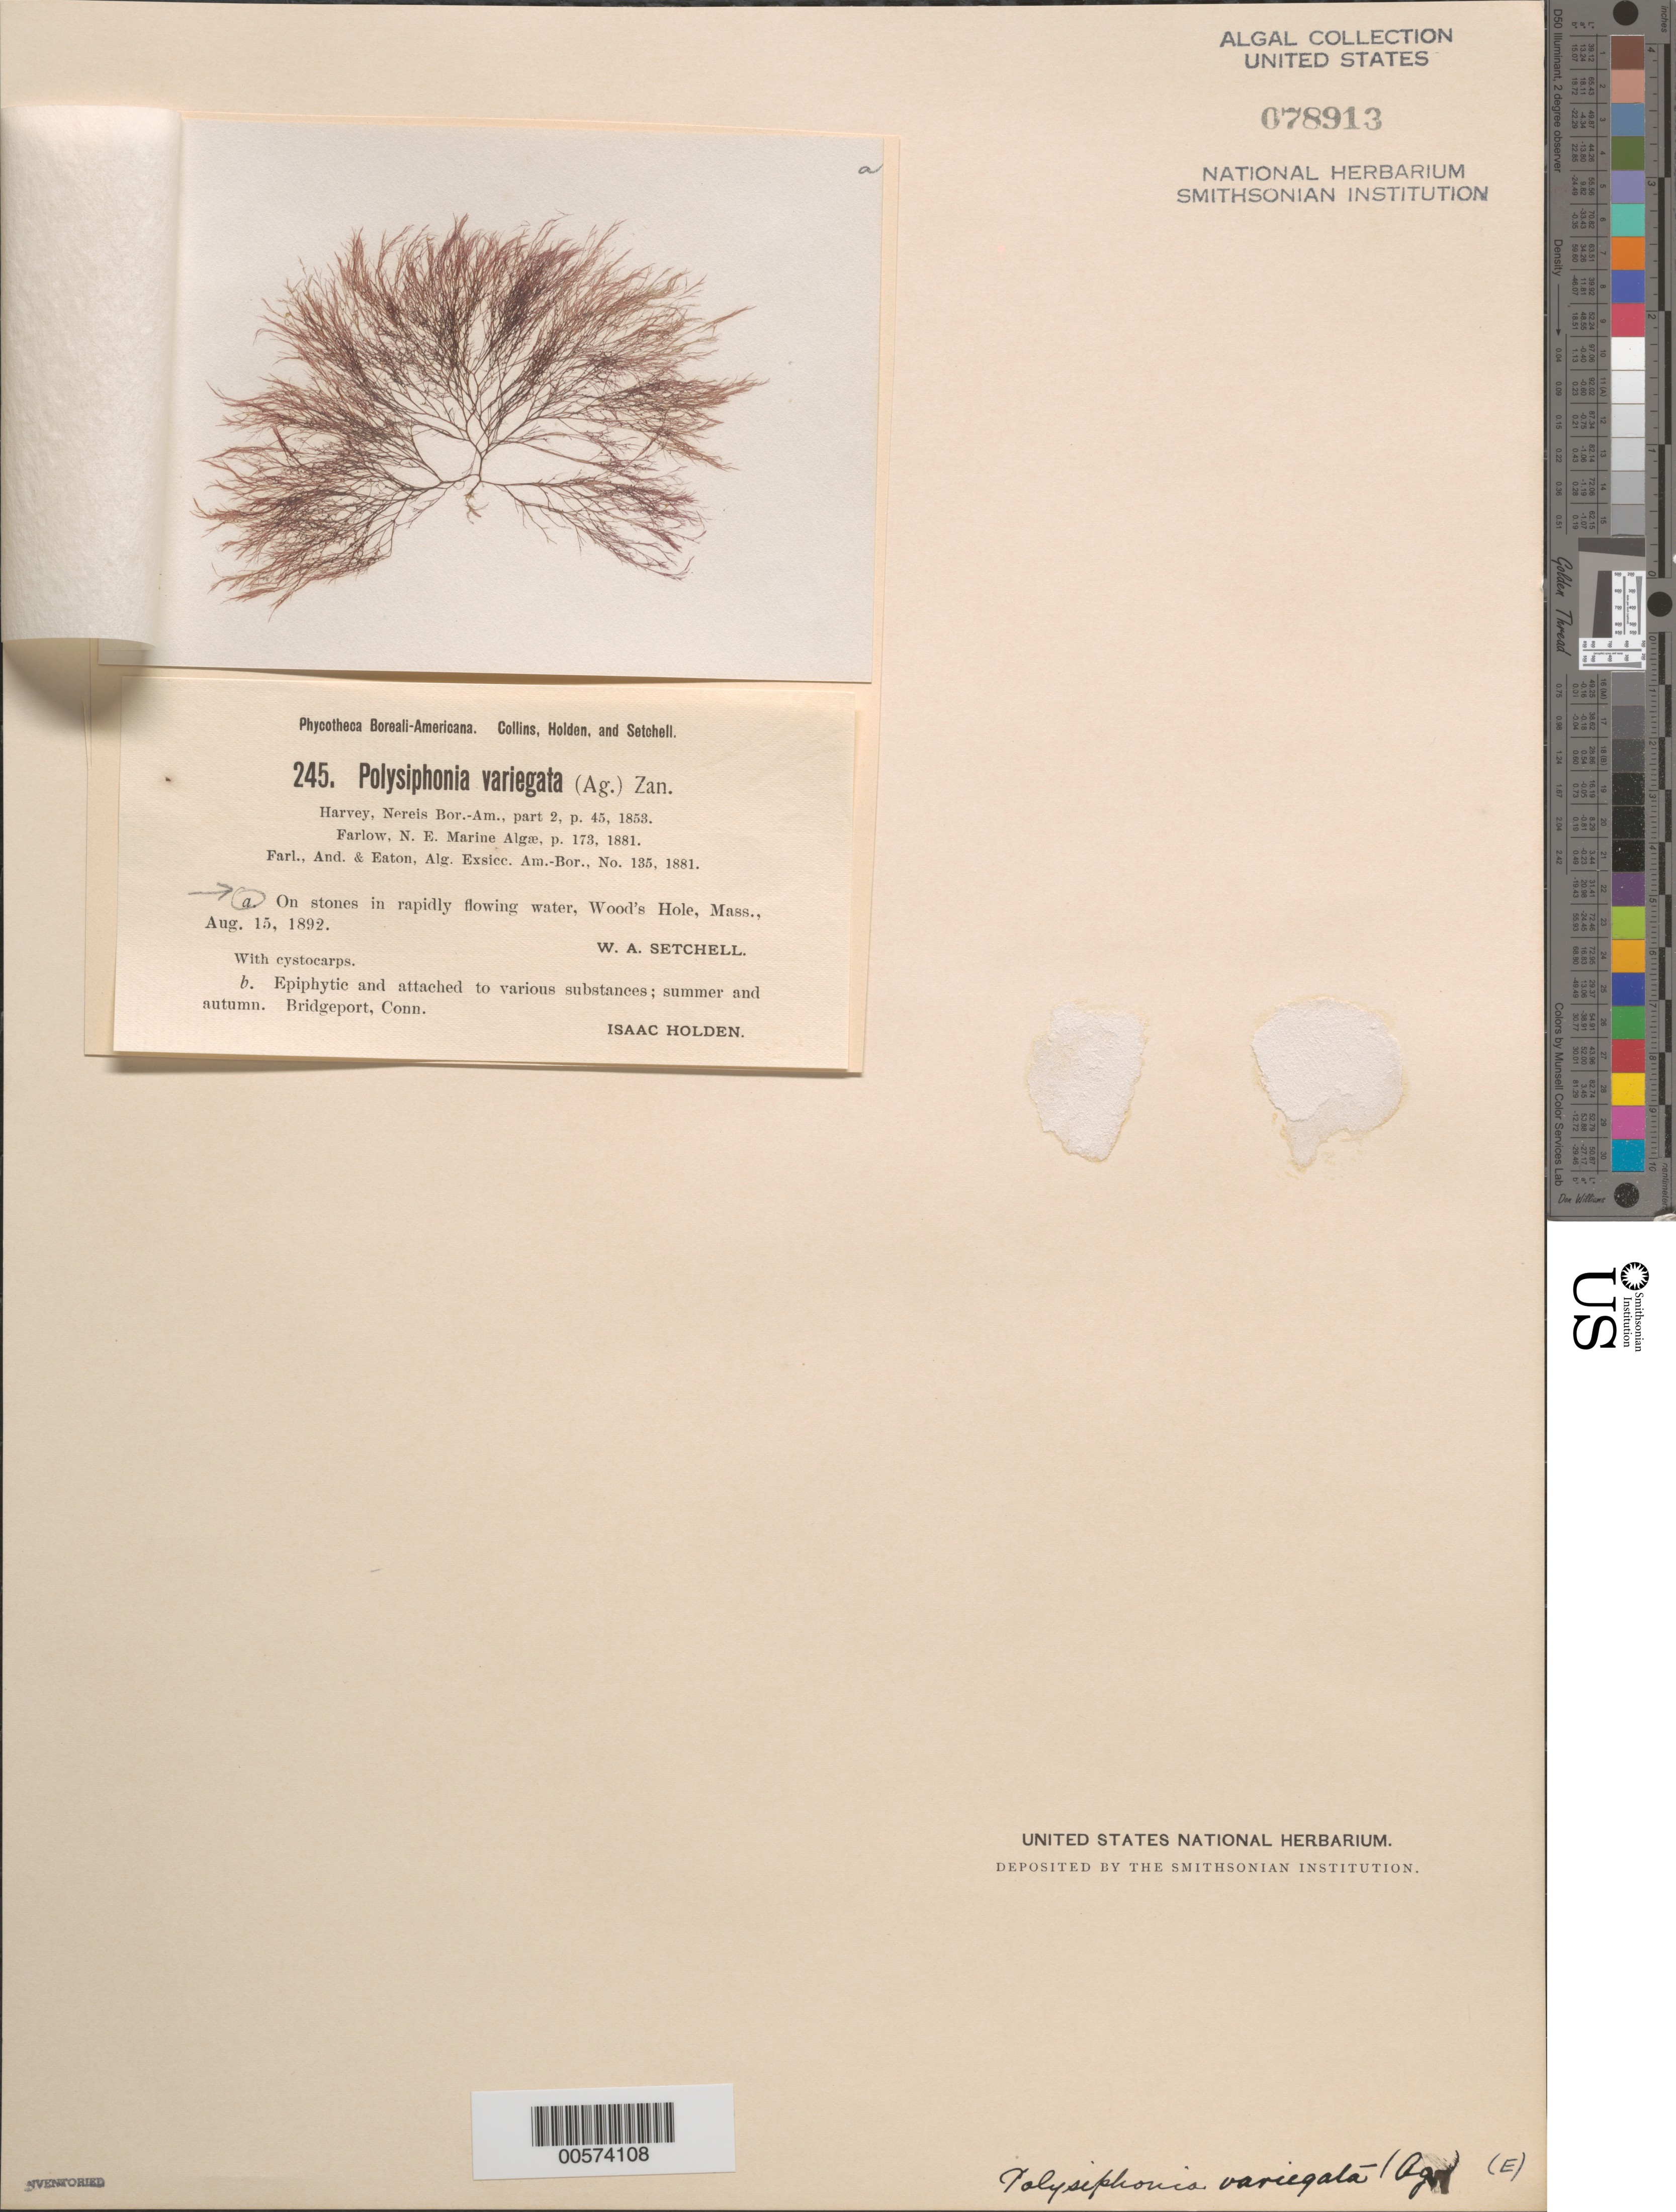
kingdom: Plantae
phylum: Rhodophyta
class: Florideophyceae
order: Ceramiales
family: Rhodomelaceae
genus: Carradoriella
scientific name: Carradoriella denudata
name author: (Dillwyn) Savoie & G.W. Saunders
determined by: Algae name updating Project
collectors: W. Setchell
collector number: PB-A 245a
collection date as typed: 15 Aug 1892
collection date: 1892-08-15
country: United States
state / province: Massachusetts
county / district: Barnstable County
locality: Woods Hole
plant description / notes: Collins, Holden & Setchell, Phycotheca Boreali-Americana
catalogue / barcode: US 78913